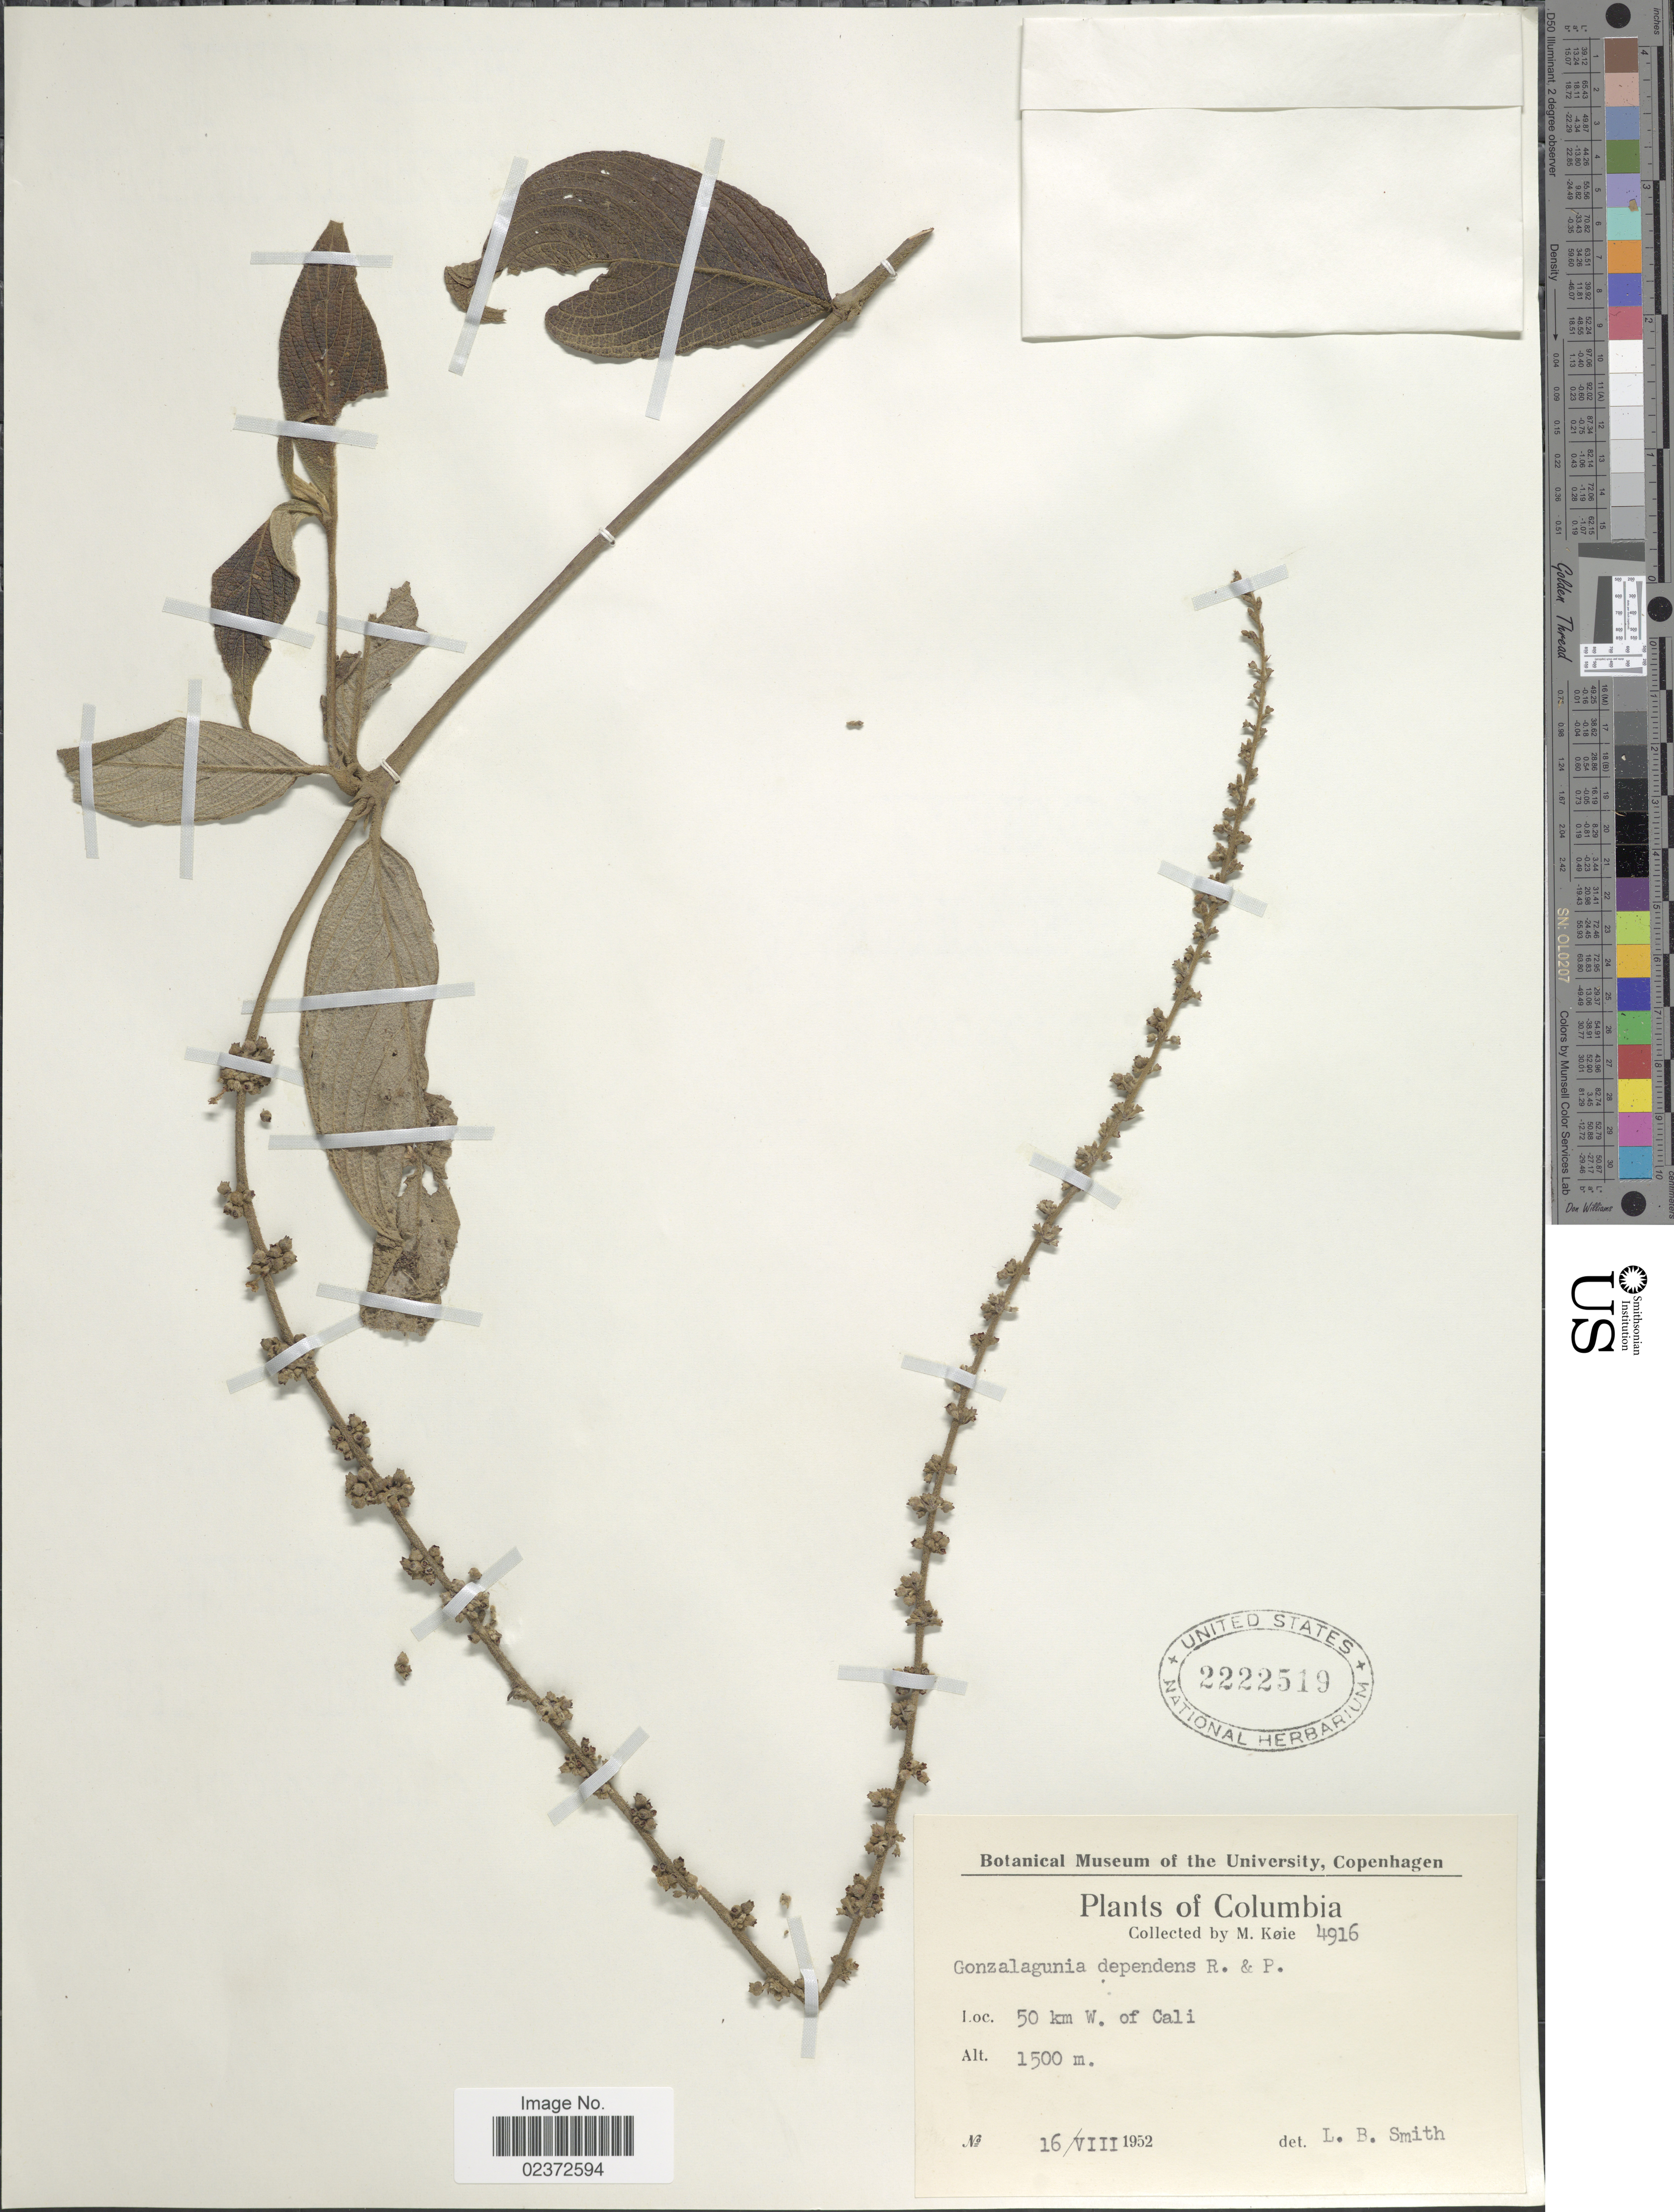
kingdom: Plantae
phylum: Tracheophyta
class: Magnoliopsida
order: Gentianales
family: Rubiaceae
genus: Gonzalagunia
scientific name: Gonzalagunia dependens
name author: Ruiz & Pav.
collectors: M. Köie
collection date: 1952-08-16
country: Colombia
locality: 50 km W. of Cali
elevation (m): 1500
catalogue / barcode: US 2222519